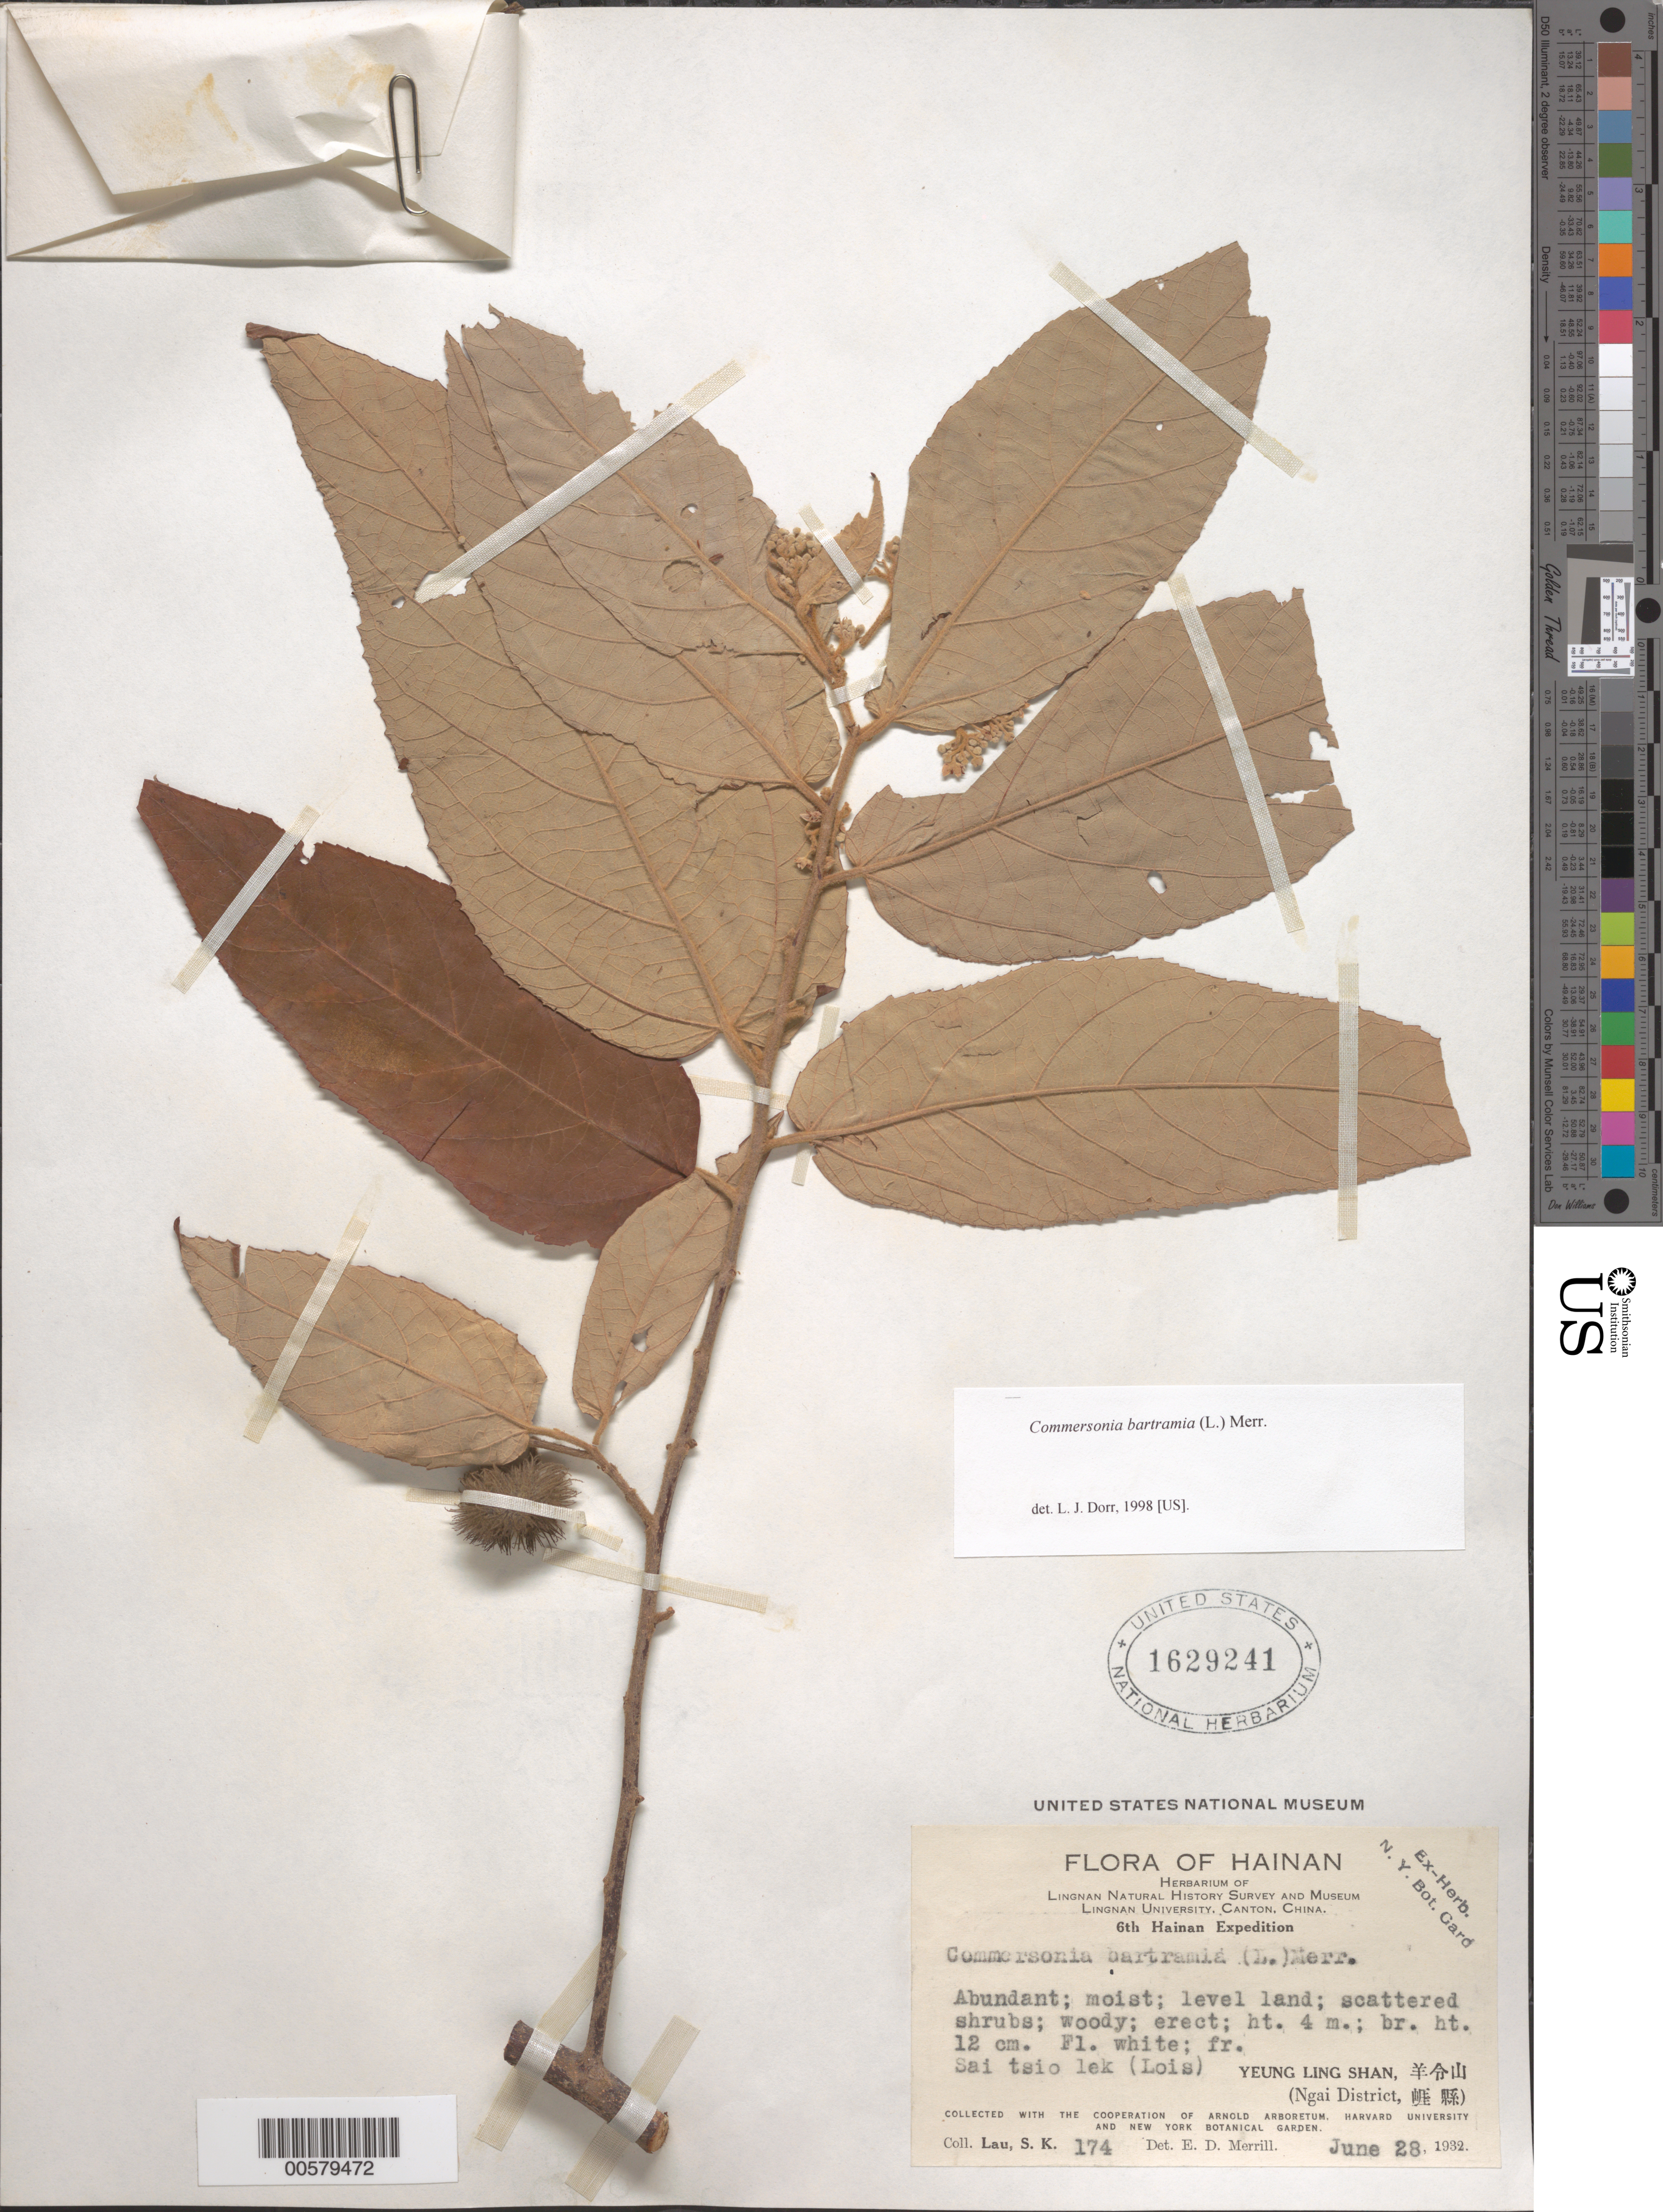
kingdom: Plantae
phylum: Tracheophyta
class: Magnoliopsida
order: Malvales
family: Malvaceae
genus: Commersonia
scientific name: Commersonia bartramia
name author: (L.) Merr.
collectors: S. K. Lau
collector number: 174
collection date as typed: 28 Jun 1932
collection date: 1932-06-28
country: China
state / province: Hainan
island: Hainan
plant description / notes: US, A, MO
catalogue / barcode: US 1629241